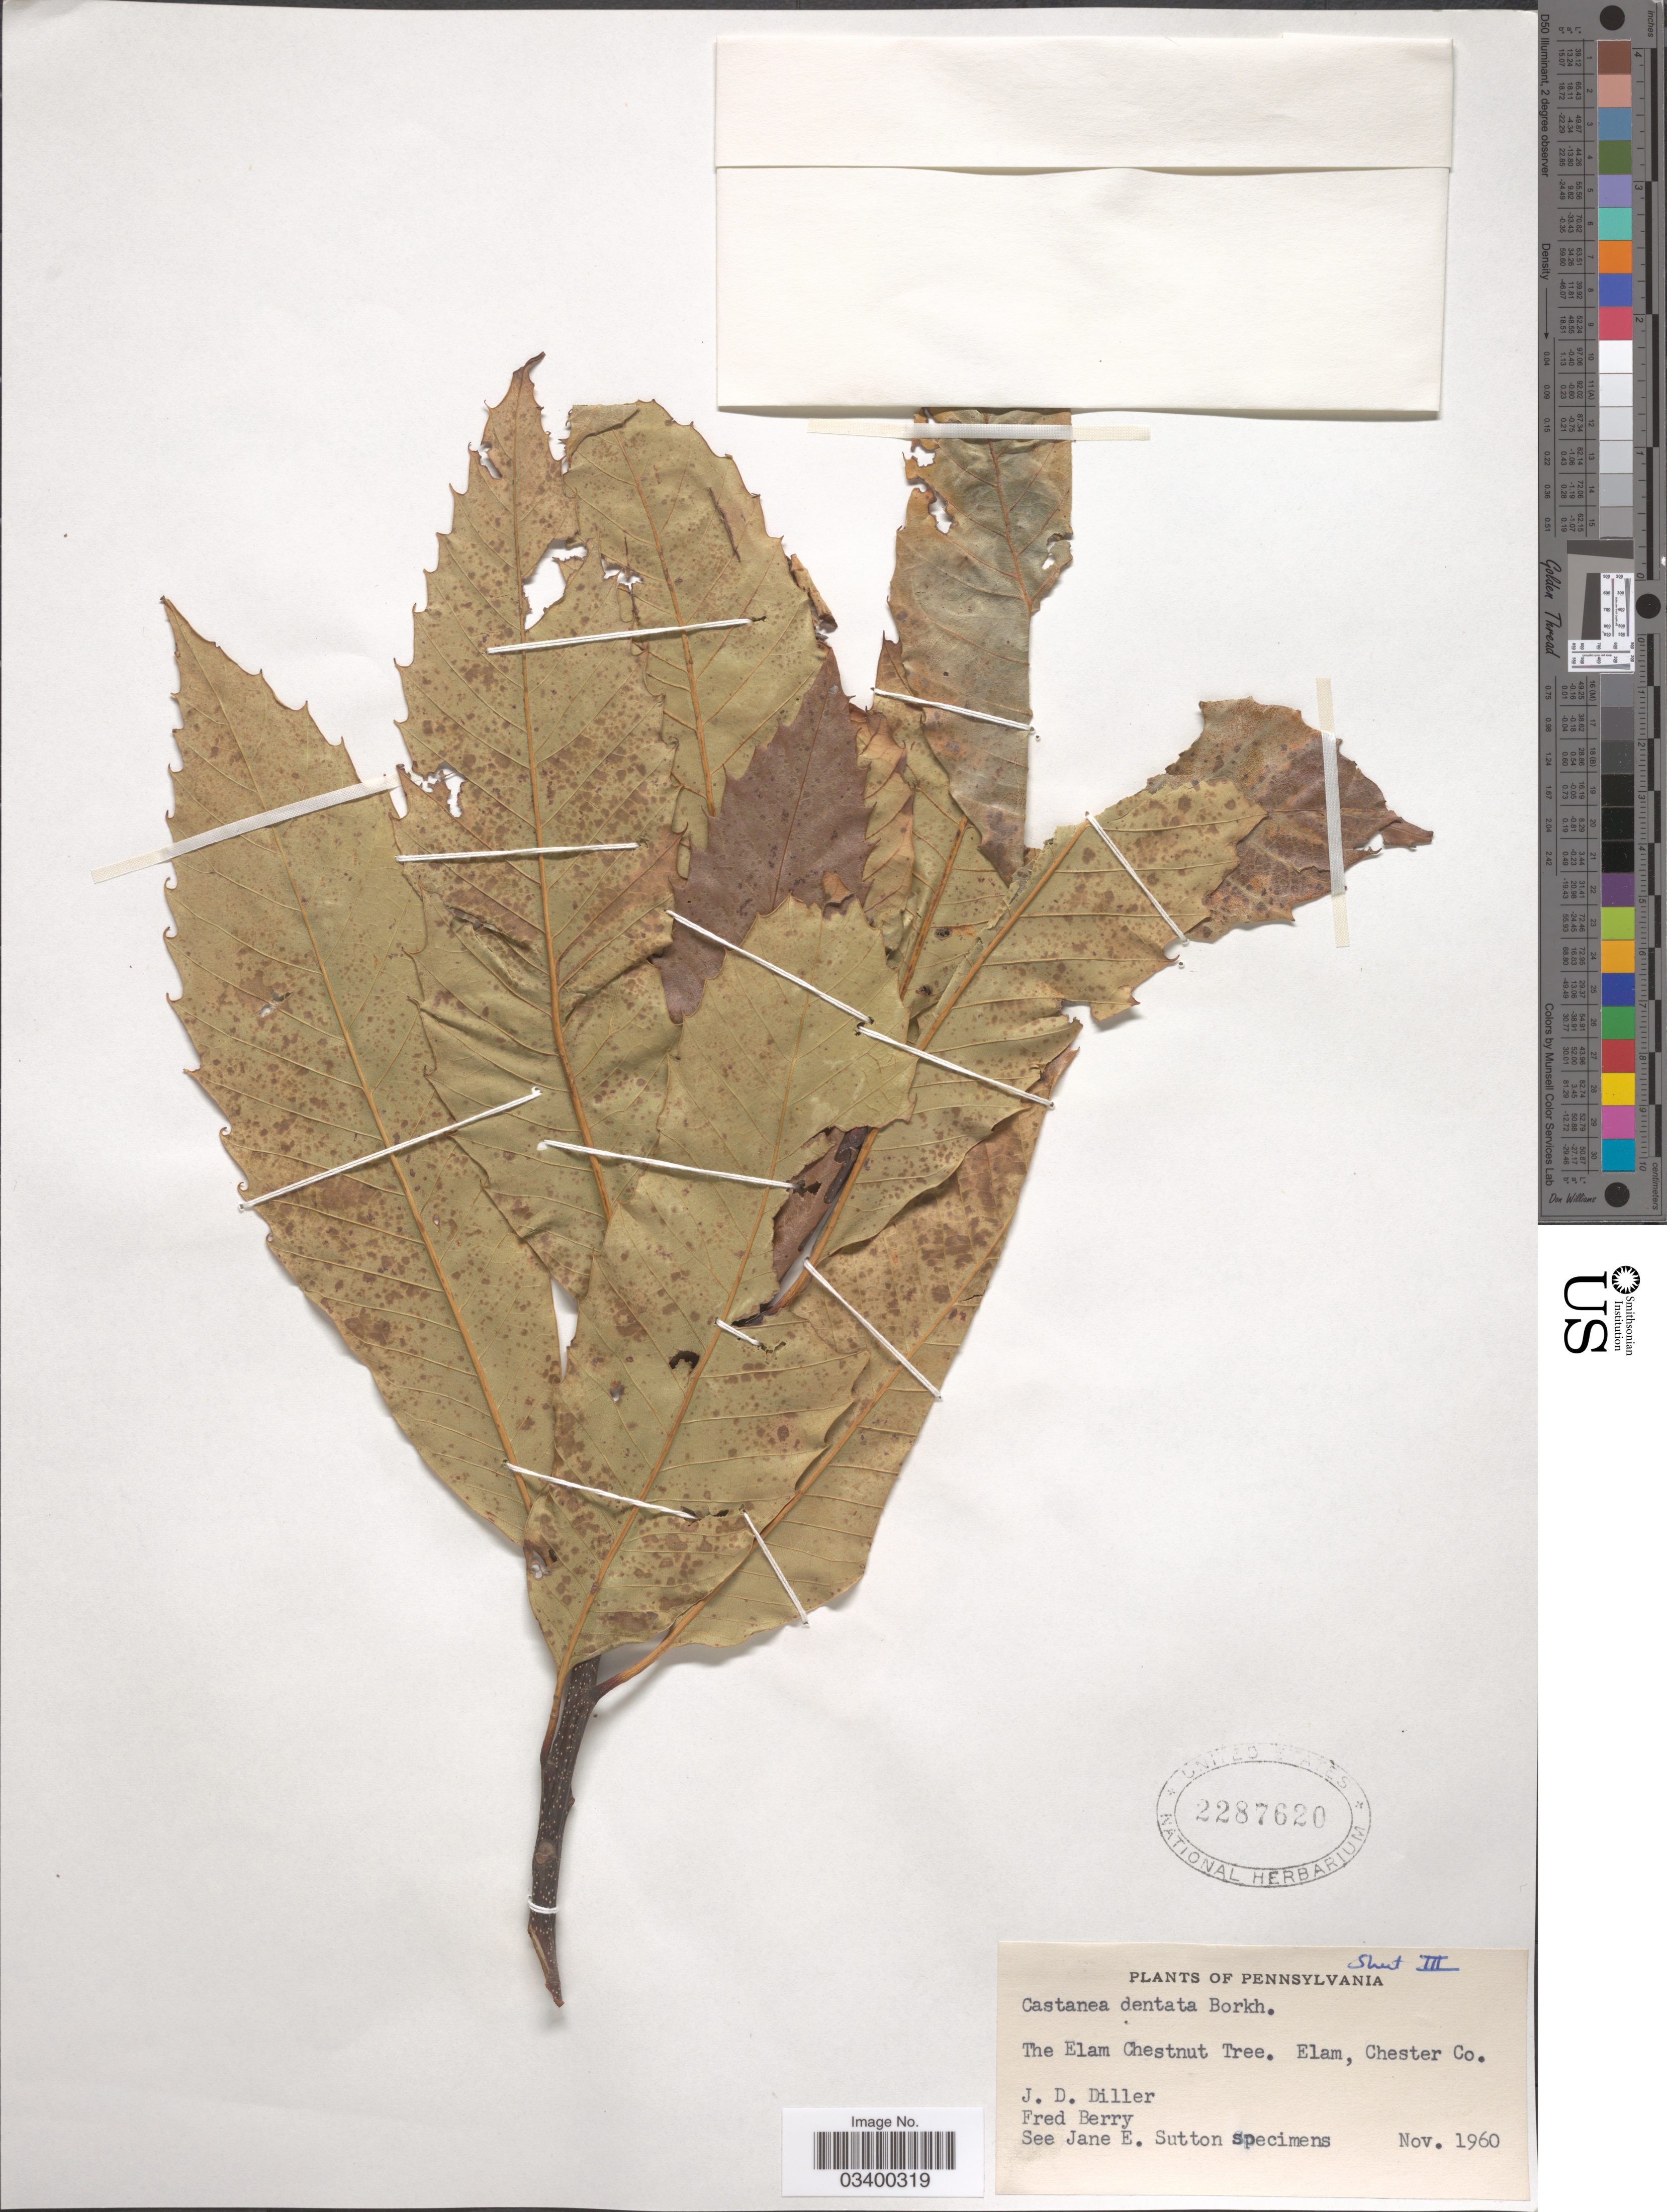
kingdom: Plantae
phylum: Tracheophyta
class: Magnoliopsida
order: Fagales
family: Fagaceae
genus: Castanea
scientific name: Castanea dentata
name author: (Marshall) Borkh.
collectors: J. Diller & F. Berry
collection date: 1960-11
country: United States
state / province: Pennsylvania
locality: Elam, Chester Co.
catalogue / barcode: US 2287620